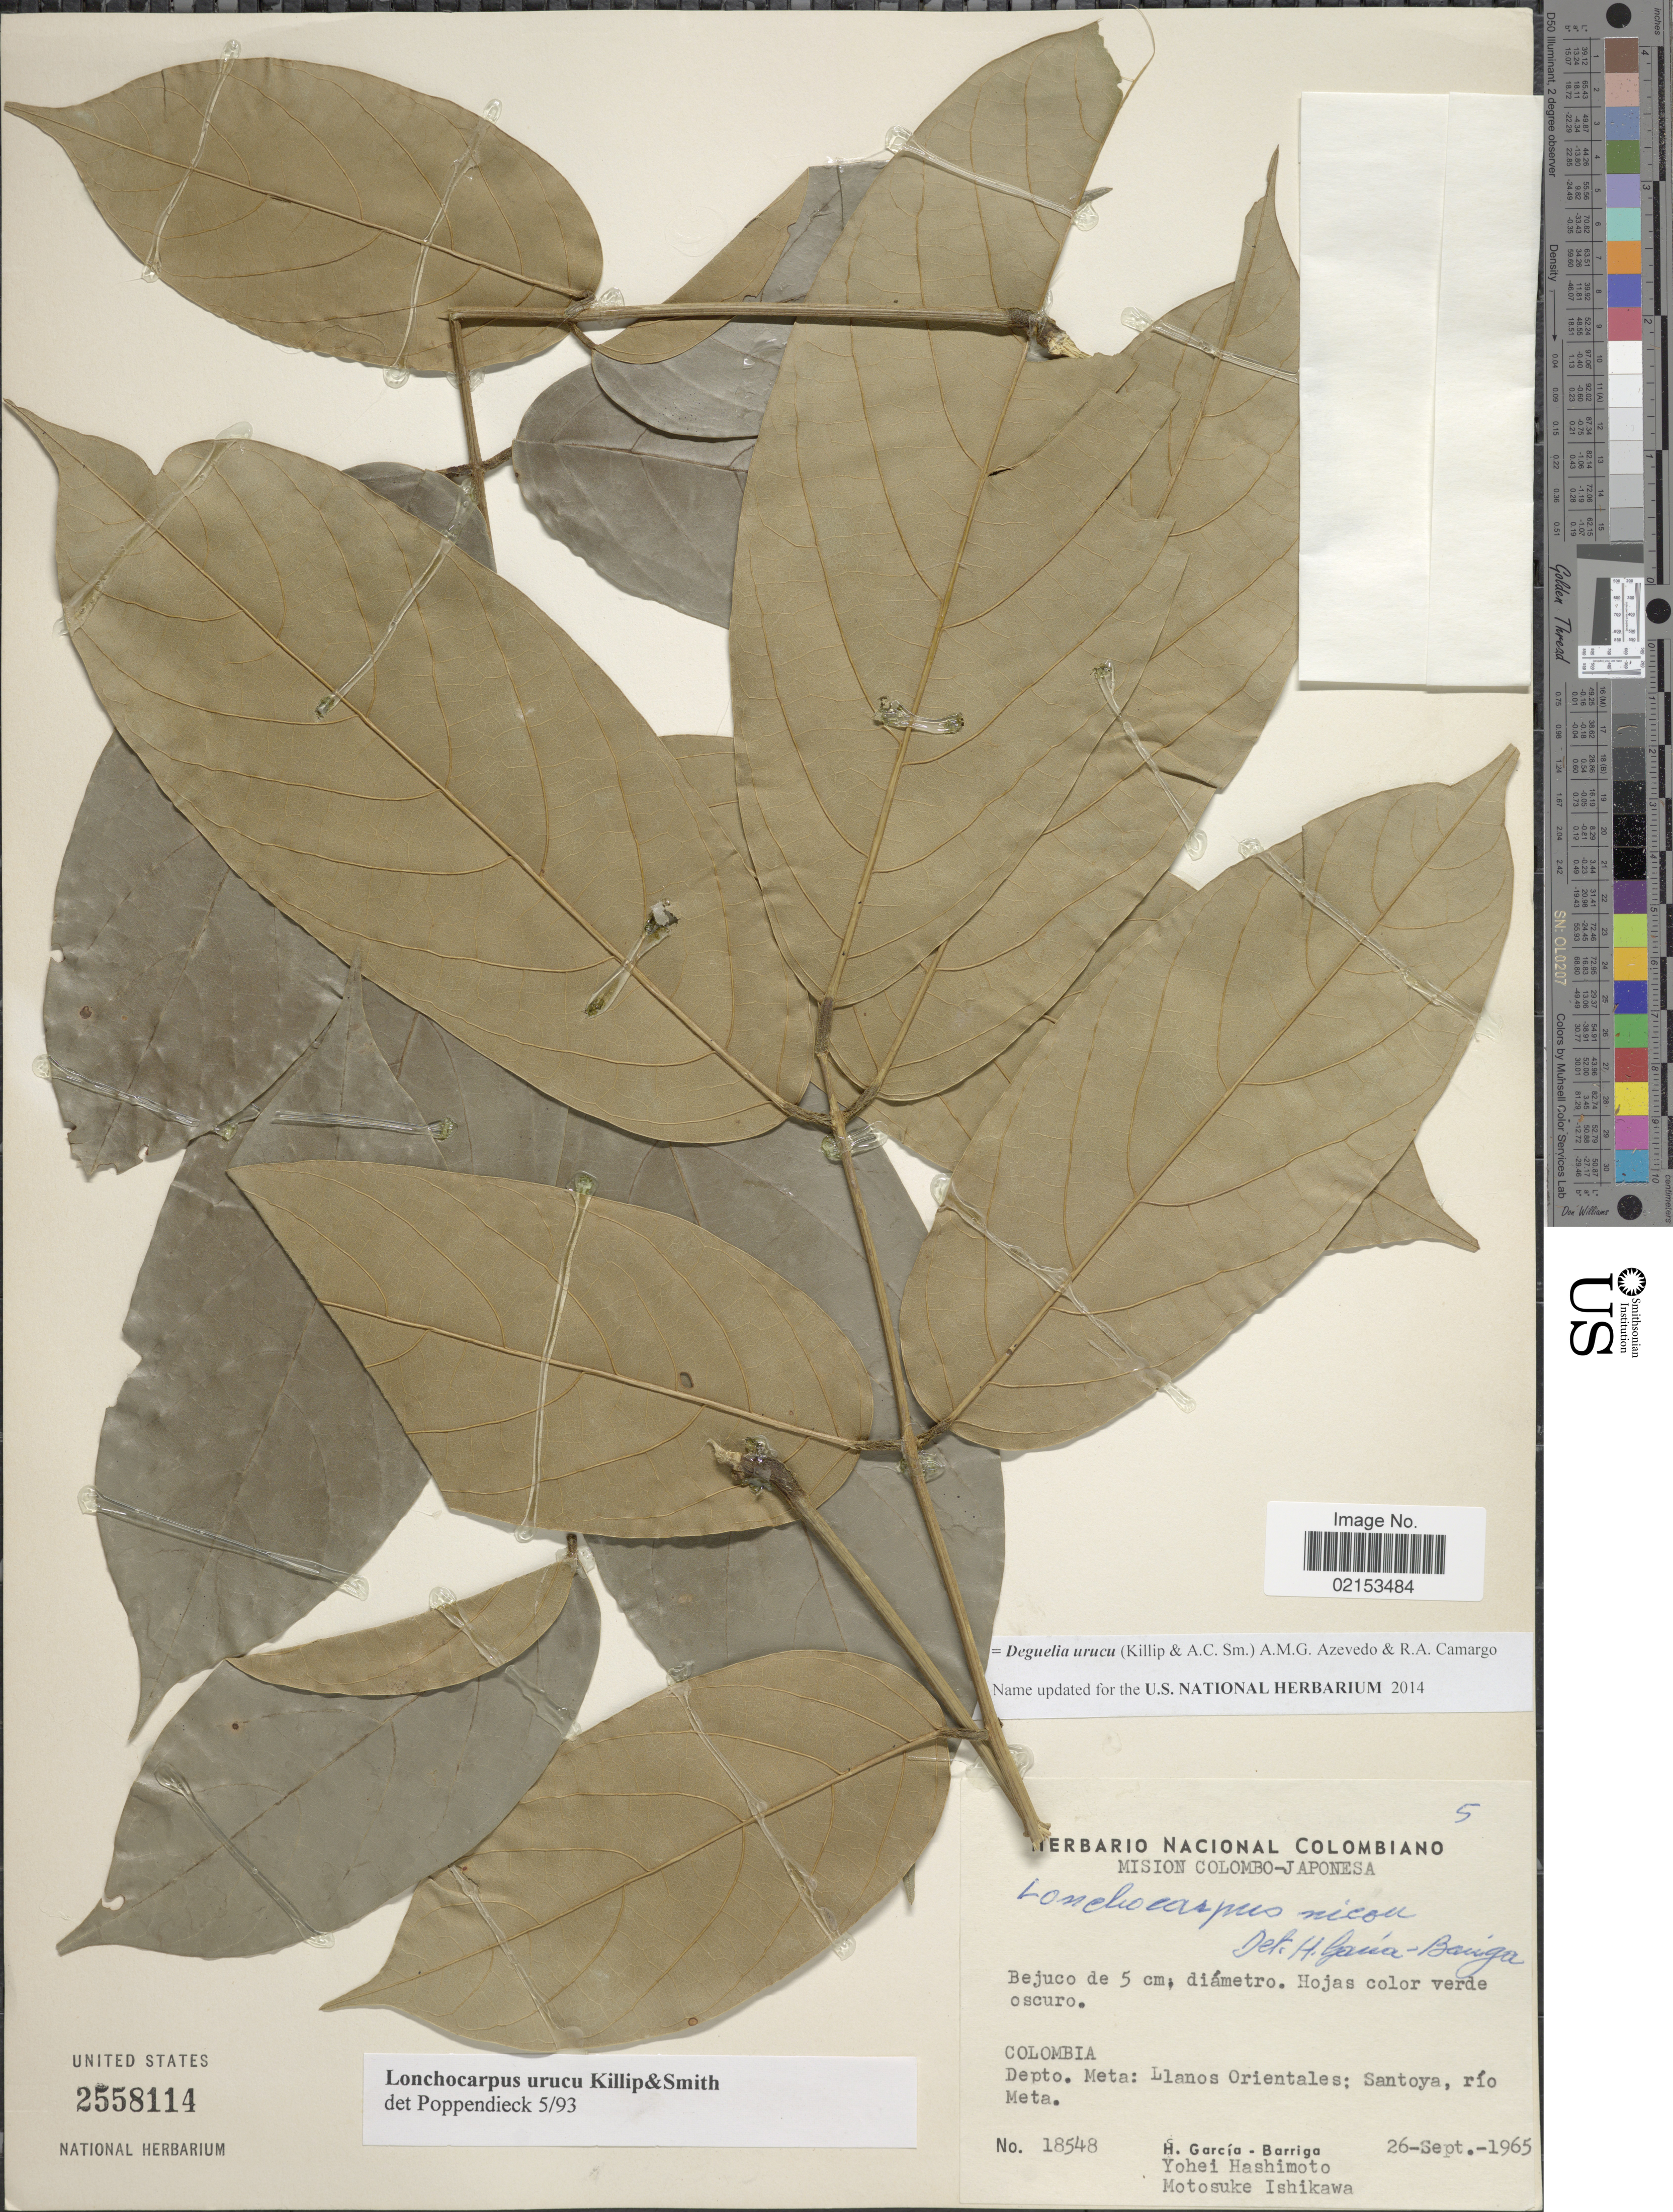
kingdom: Plantae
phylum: Tracheophyta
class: Magnoliopsida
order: Fabales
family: Fabaceae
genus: Deguelia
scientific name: Deguelia urucu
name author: (Killip & A.C. Sm.) A.M.G. Azevedo & R.A. Camargo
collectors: H. García Barriga, Y. Hashimoto & M. Ishikawa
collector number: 18548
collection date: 1965-09-26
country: Colombia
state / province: Meta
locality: Llanos Orientales, Santoya, Rio Meta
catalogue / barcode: US 2558114